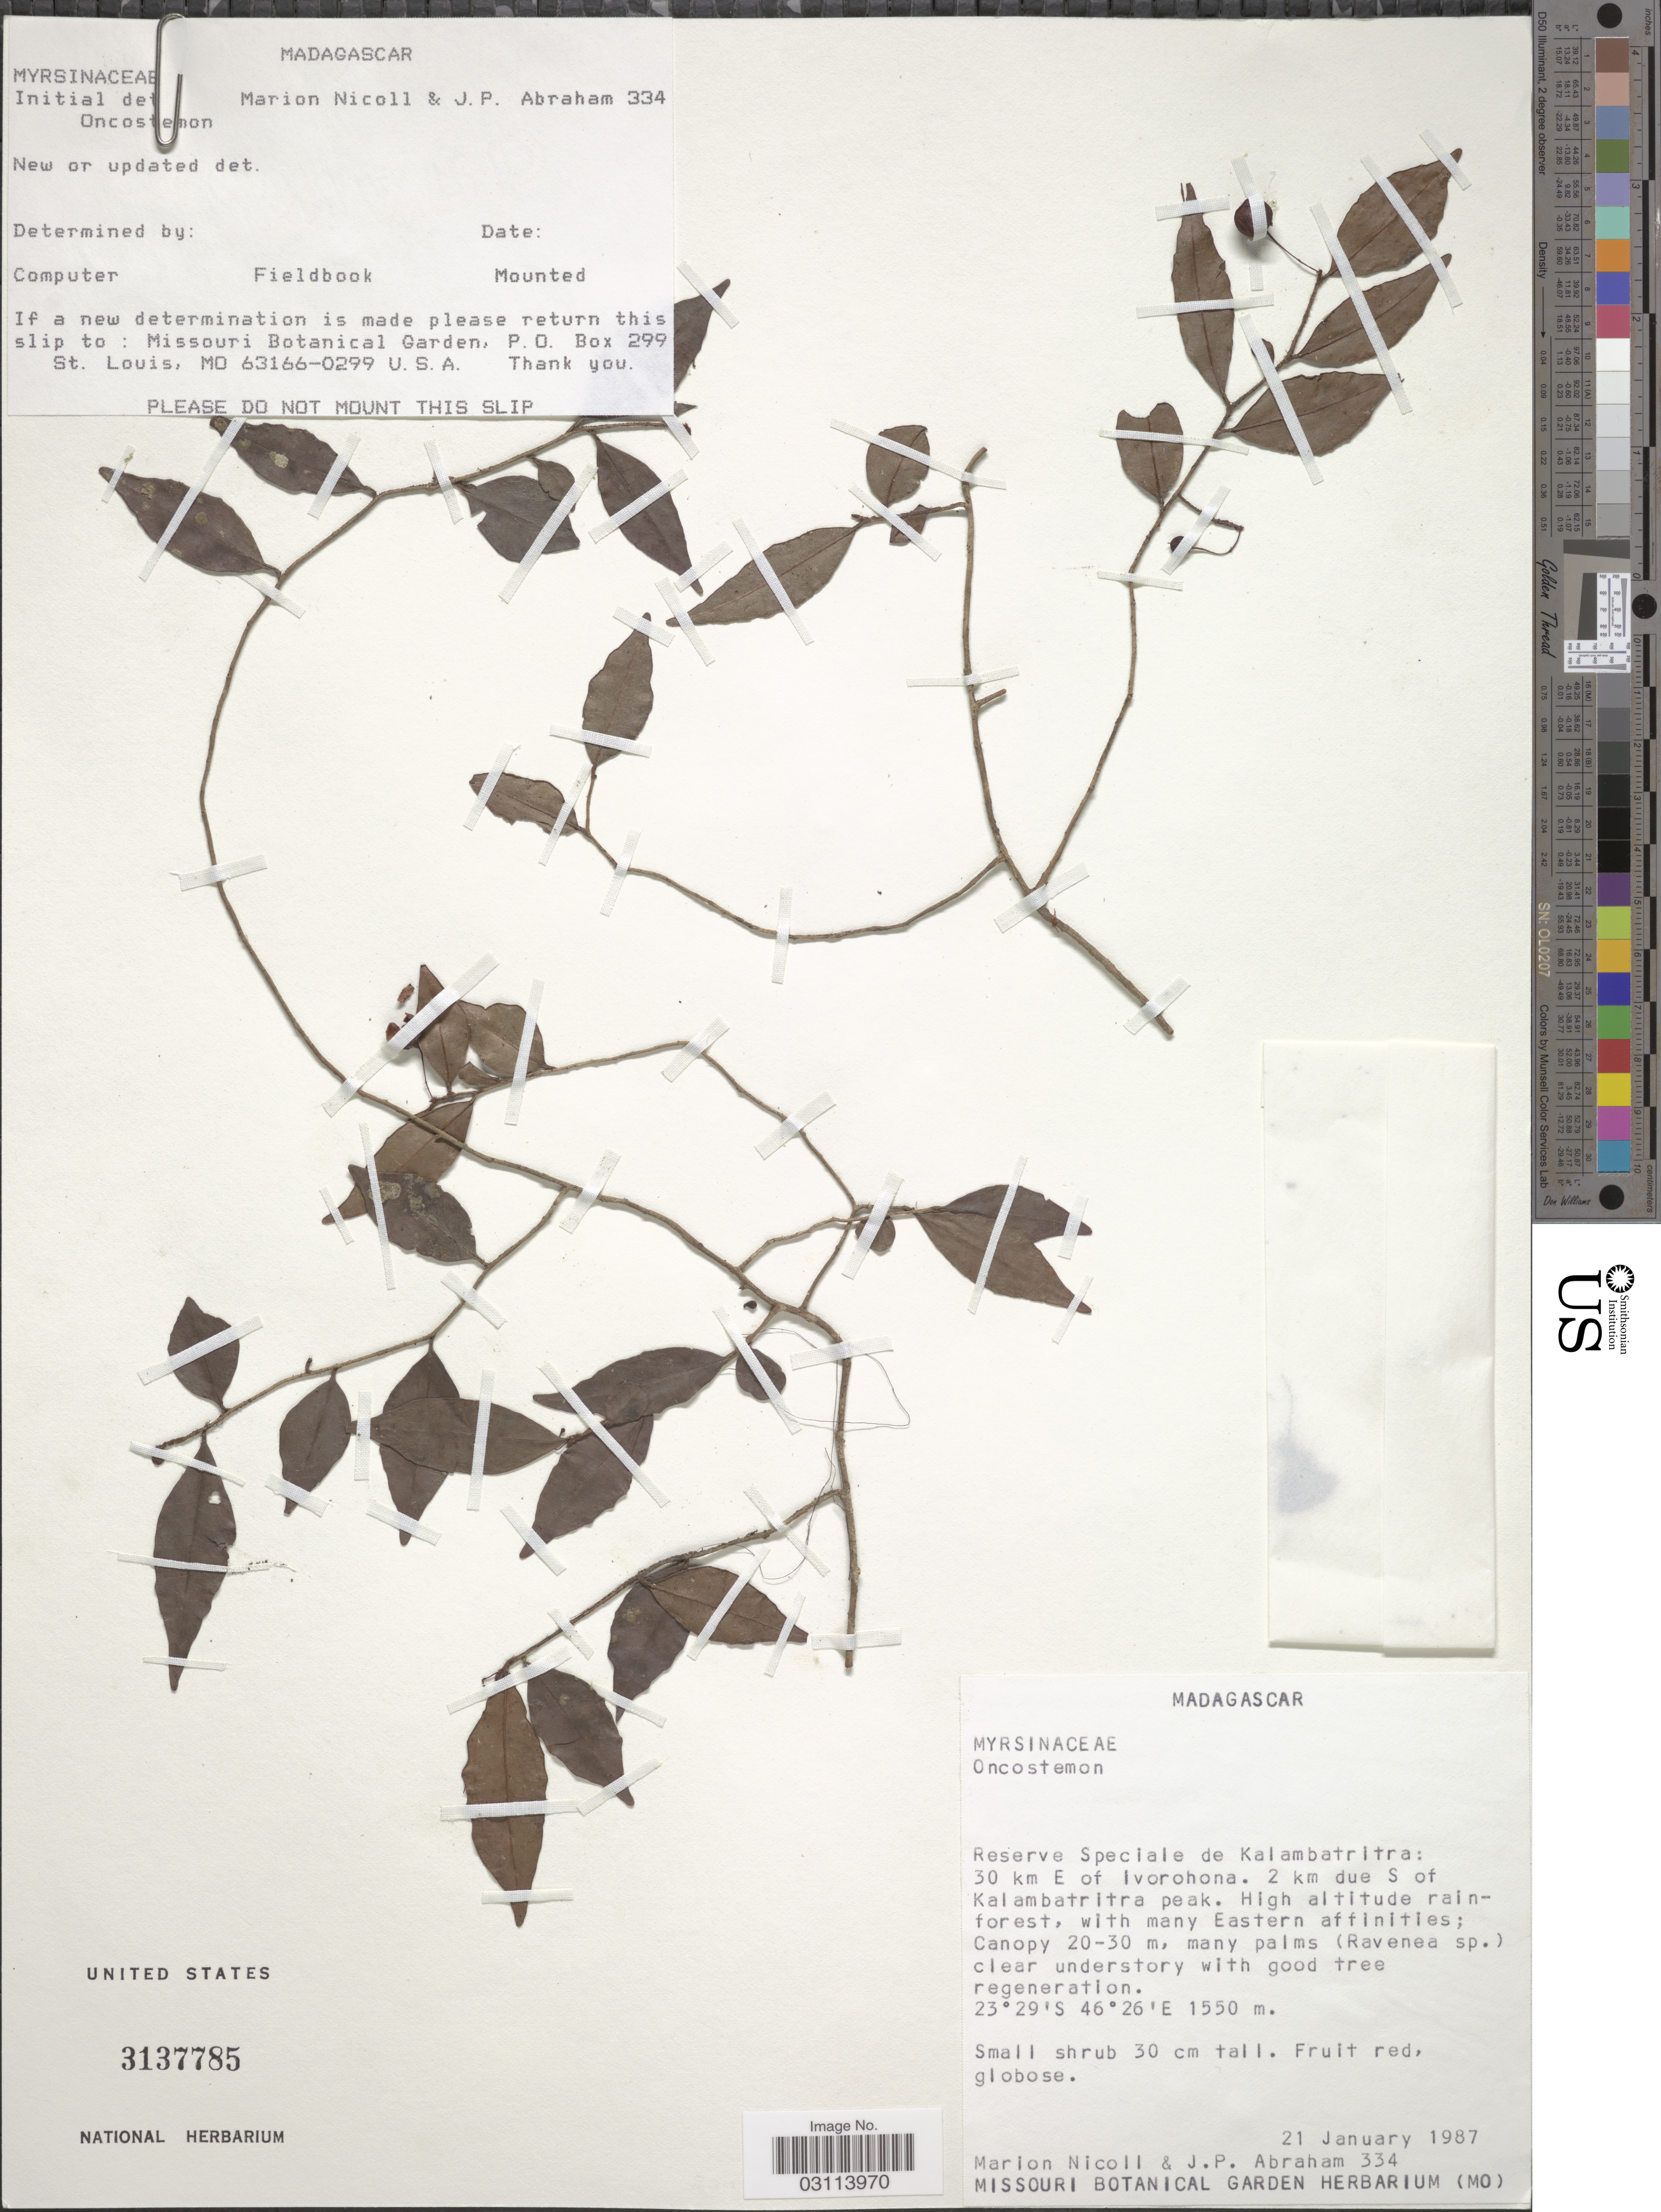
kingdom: Plantae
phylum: Tracheophyta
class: Magnoliopsida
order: Ericales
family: Primulaceae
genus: Oncostemon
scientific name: Oncostemon sp.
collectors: M. F. Nicoll & J. P. Abraham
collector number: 334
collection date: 1987-01-21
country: Madagascar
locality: Reserve Speciale de Kalambatritra: 30 km E of Ivorohona. 2 km due S of Kalambatritra peak.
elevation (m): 1550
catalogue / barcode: US 3137785